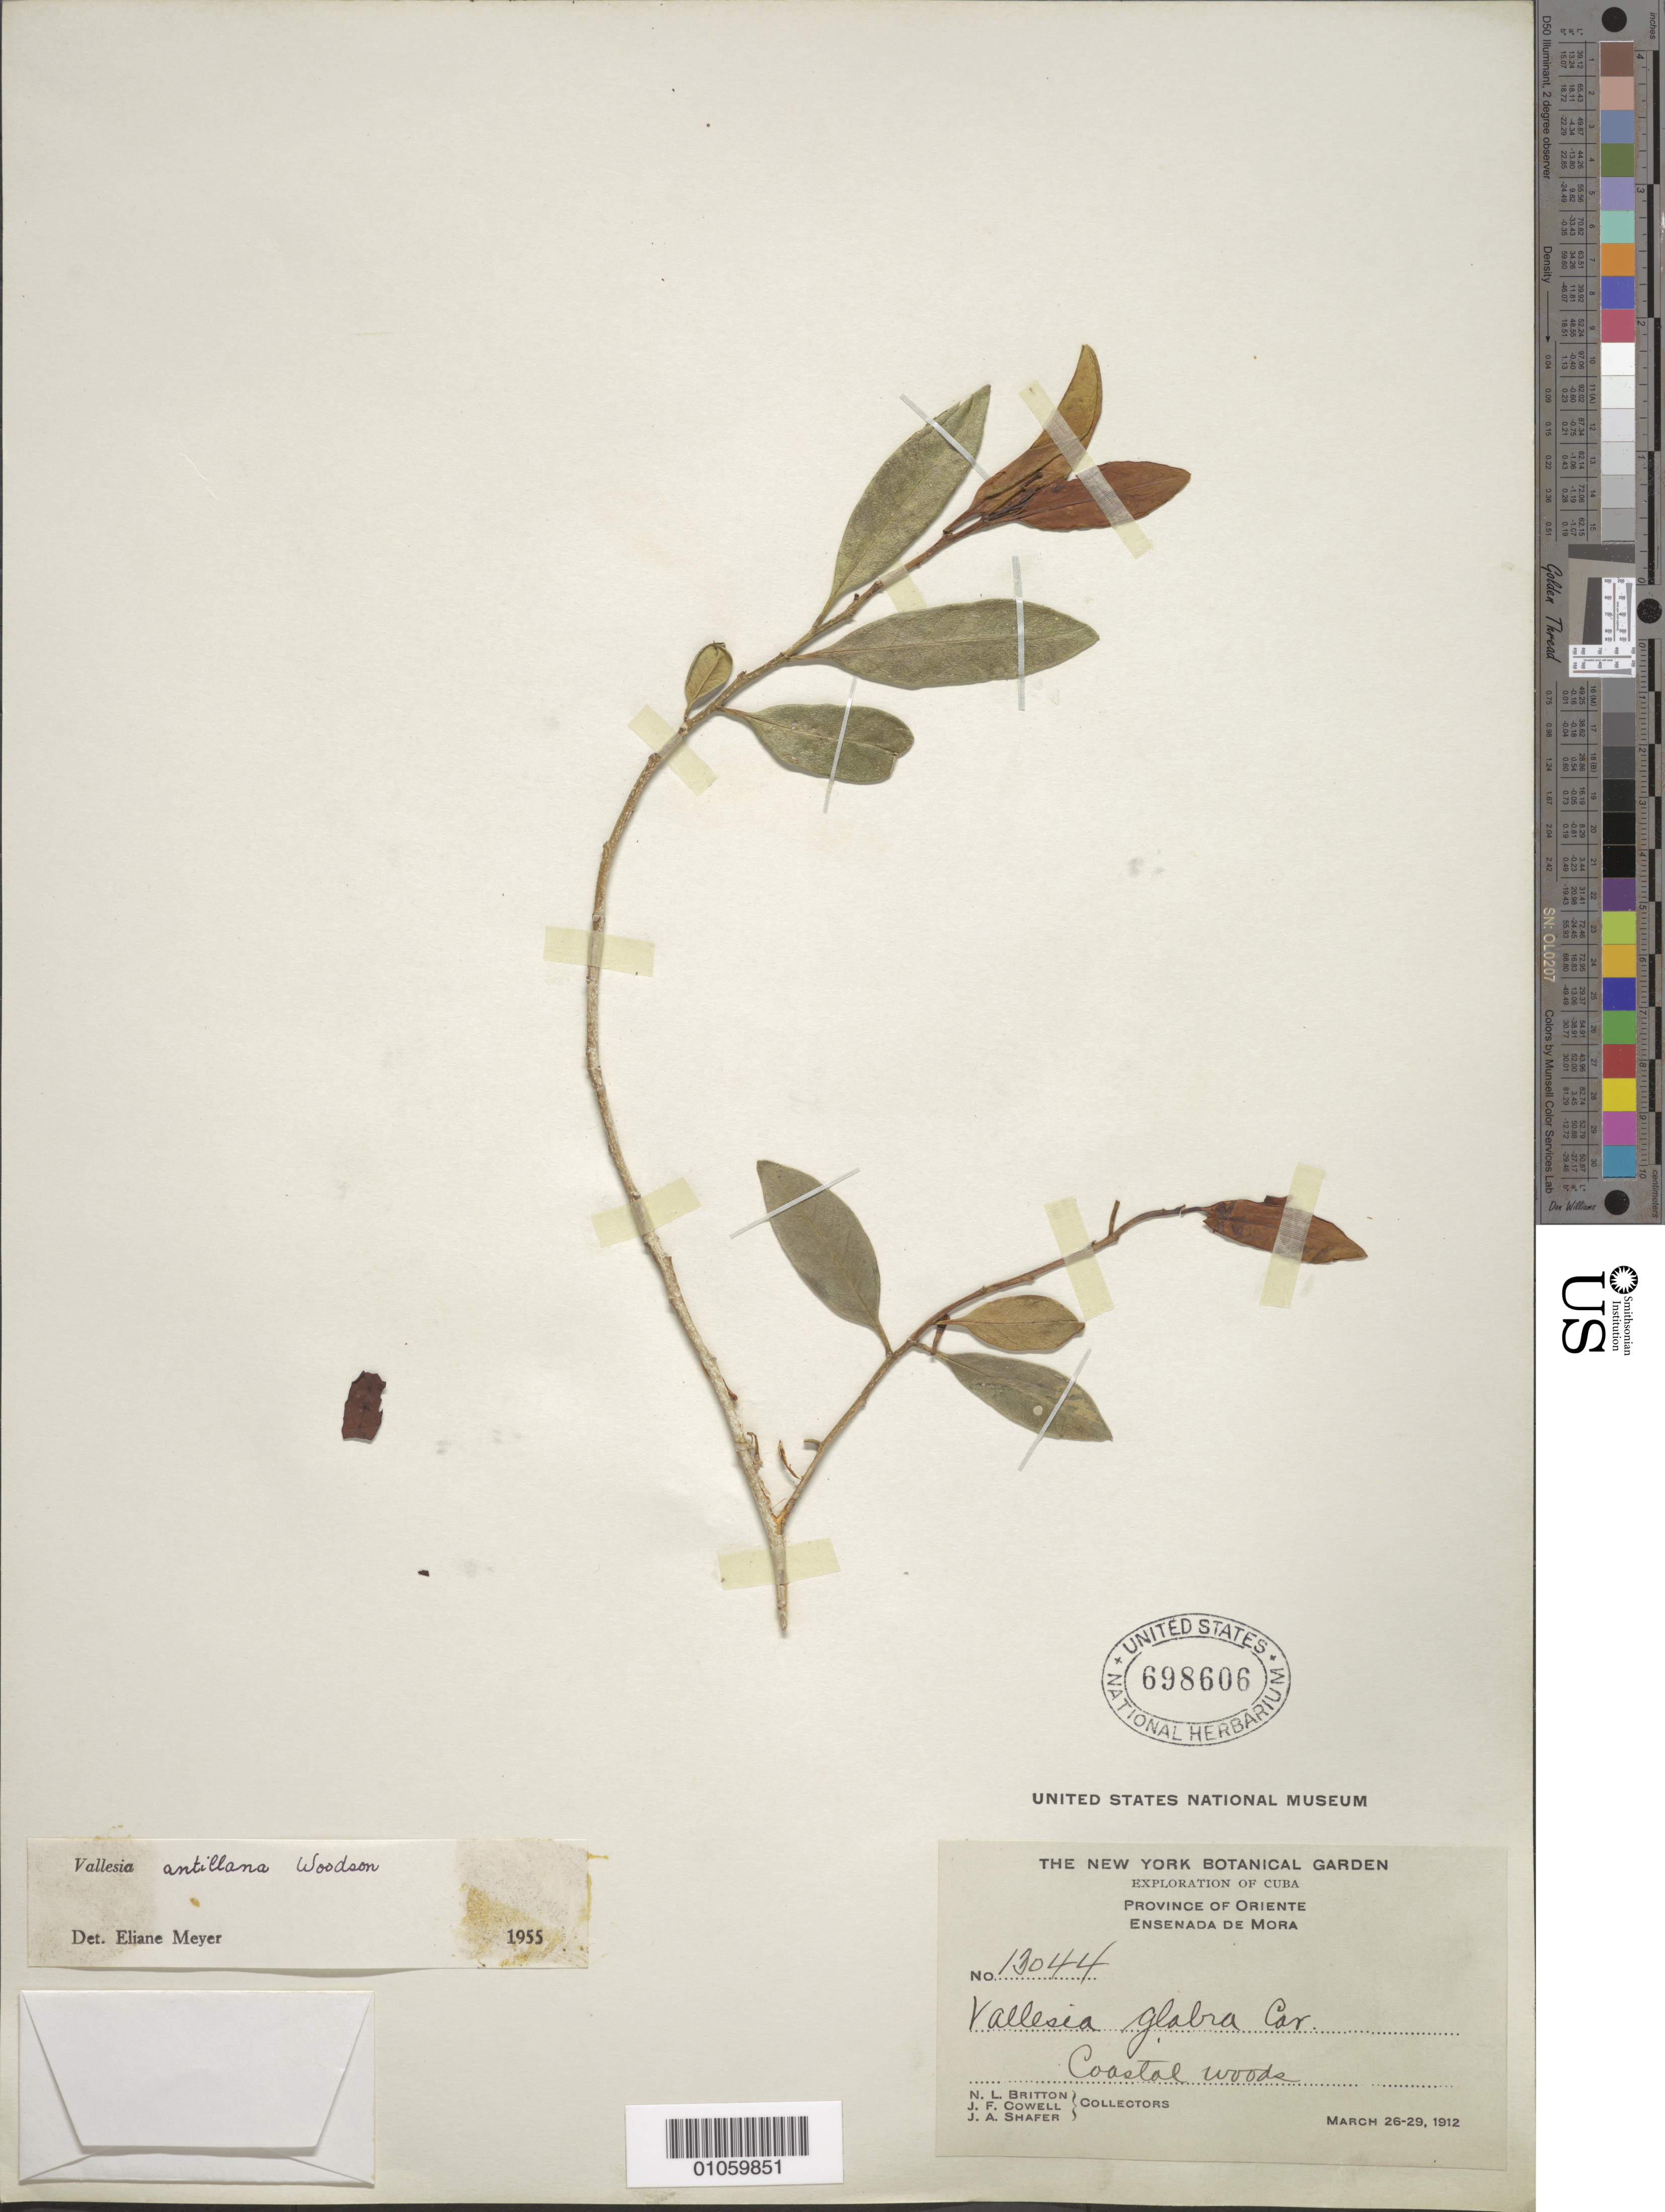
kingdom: Plantae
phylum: Tracheophyta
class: Magnoliopsida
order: Gentianales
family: Apocynaceae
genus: Vallesia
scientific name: Vallesia antillana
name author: Woodson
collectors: N. Britton, J. F. Cowell & J. A. Shafer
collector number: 13044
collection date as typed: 26 Mar 1912 to 29 Mar 1912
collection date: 1912-03-26/1912-03-29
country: Cuba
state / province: Oriente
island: Cuba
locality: Ensenada de Mora, coastal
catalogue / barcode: US 698606